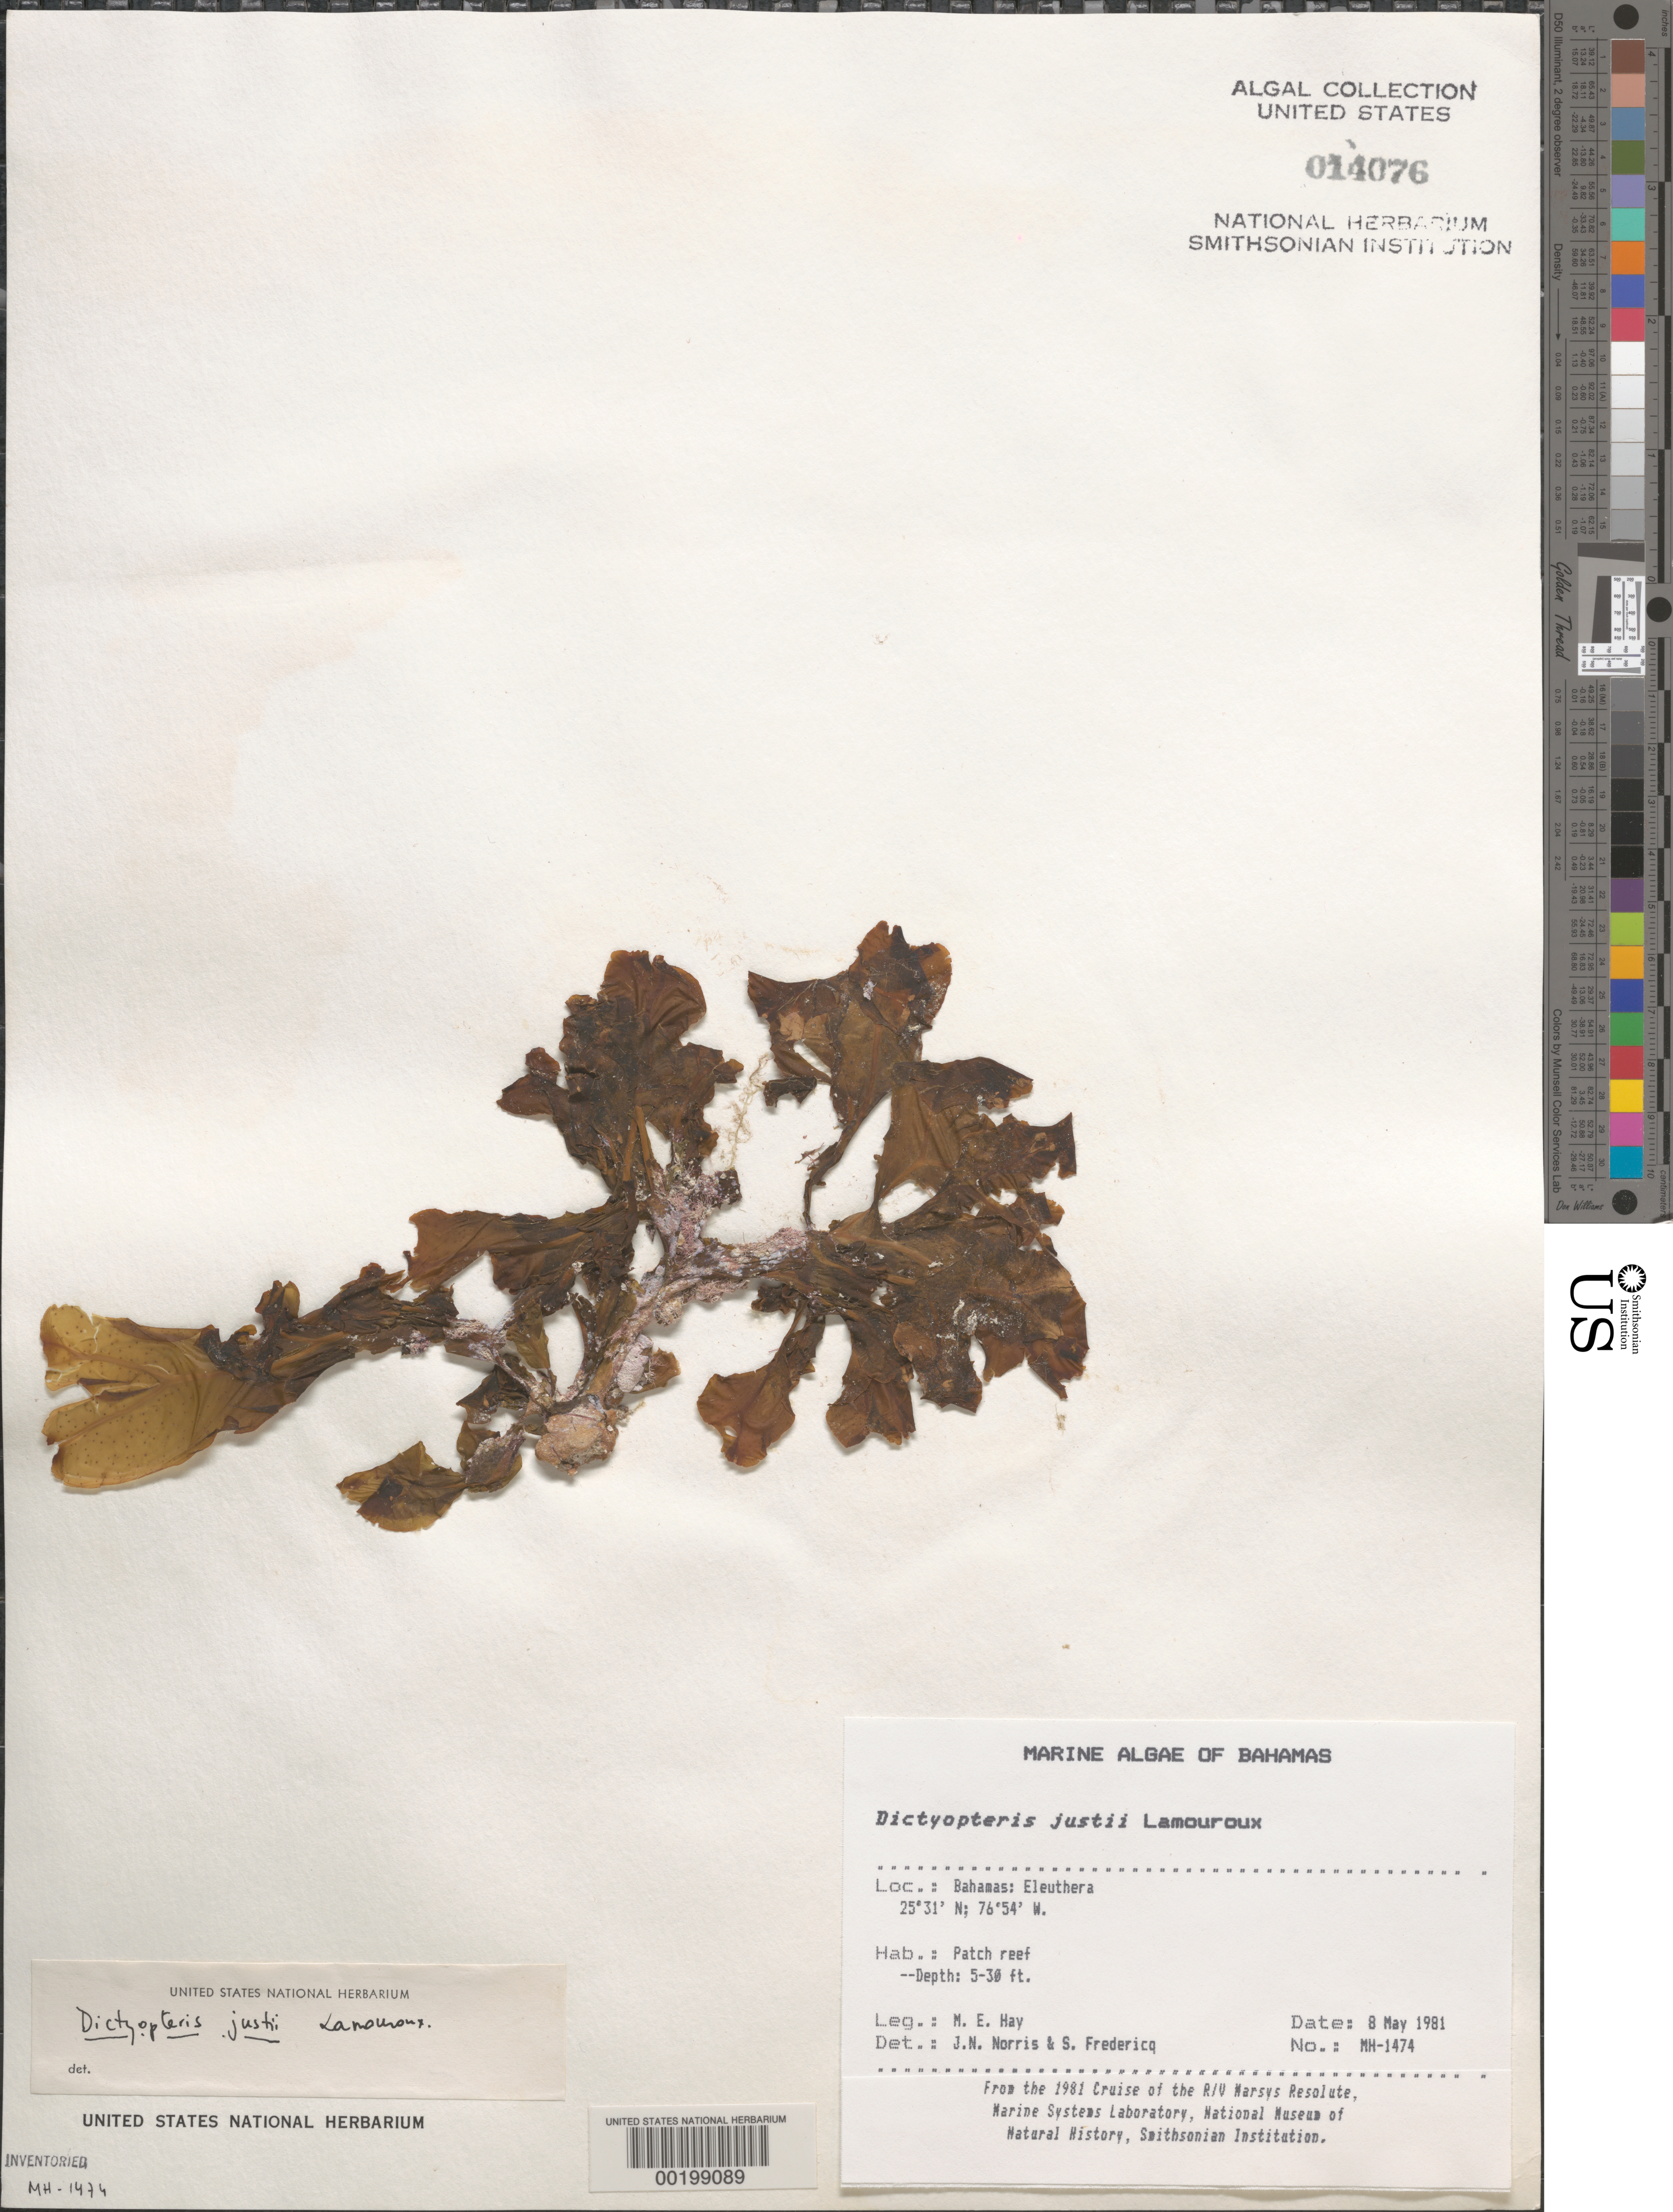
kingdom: Chromista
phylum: Ochrophyta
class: Phaeophyceae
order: Dictyotales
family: Dictyotaceae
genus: Dictyopteris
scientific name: Dictyopteris justii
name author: J.V.Lamouroux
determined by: Norris, J. N.; Fredericq, S.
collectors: M. E. Hay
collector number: MEH-1474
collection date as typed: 08 May 1981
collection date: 1981-05-08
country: Bahamas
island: Eleuthera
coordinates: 23 31 N, 78 54 W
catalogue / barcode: US 14076